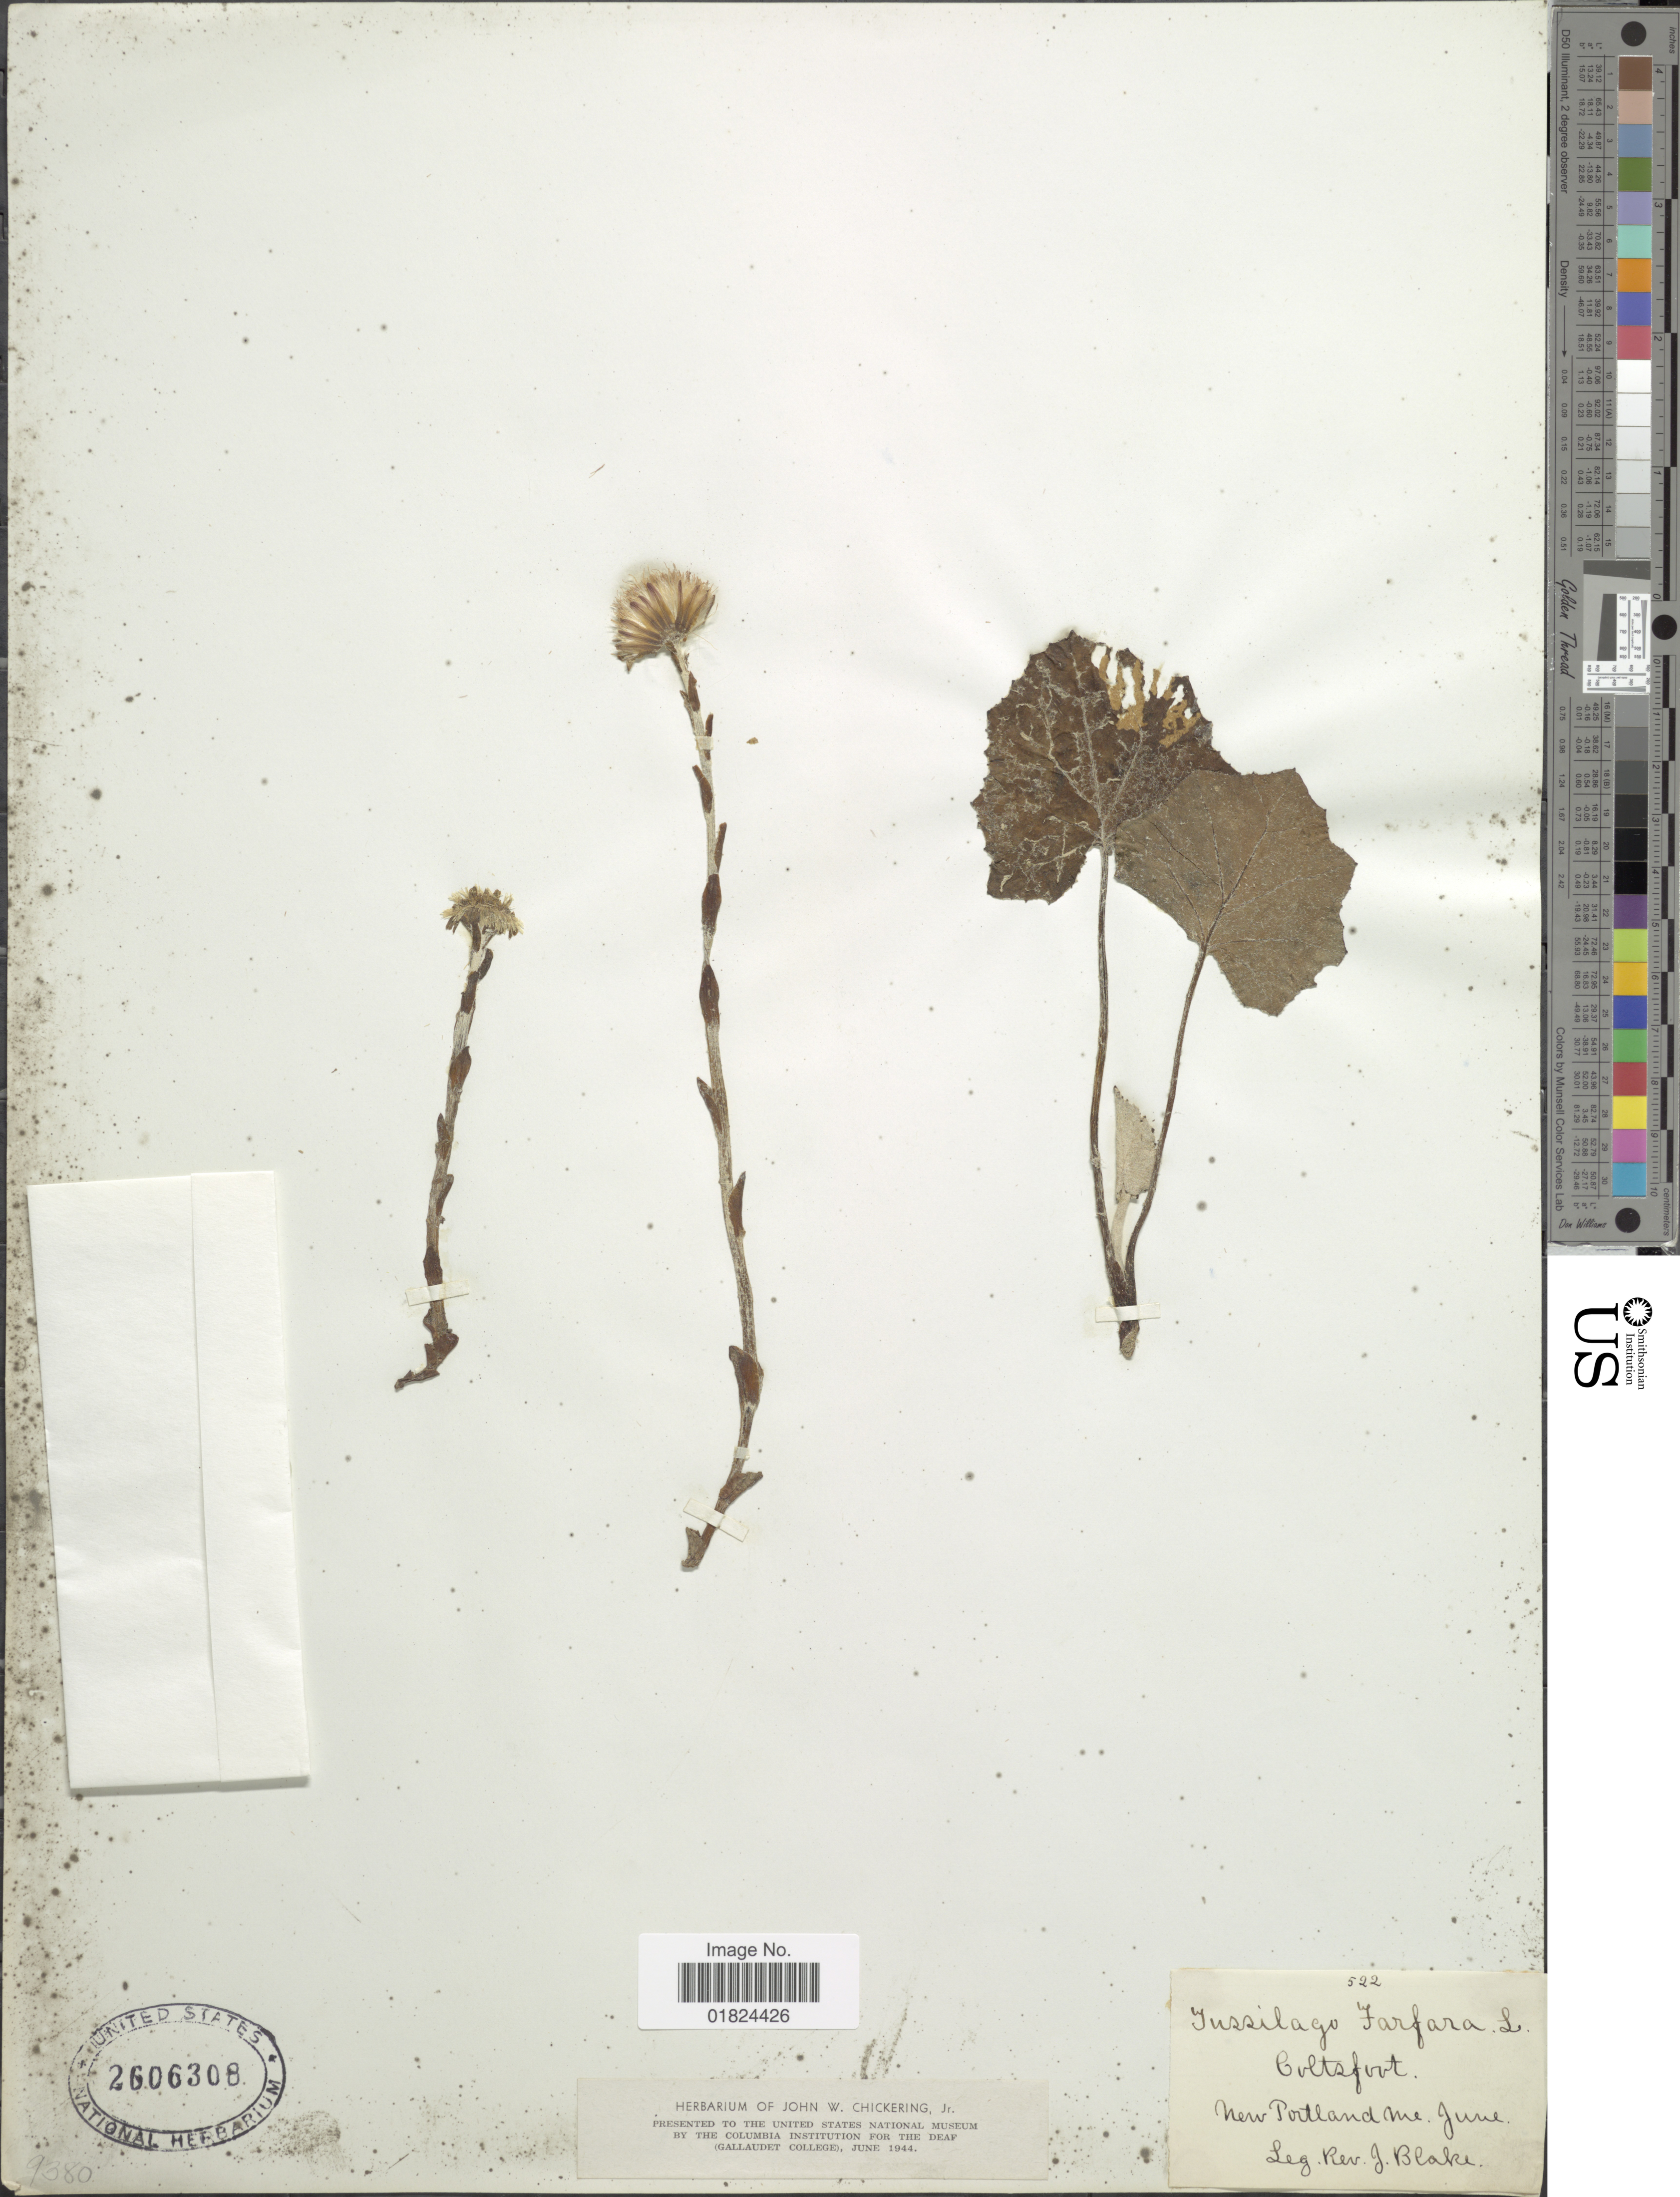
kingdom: Plantae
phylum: Tracheophyta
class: Magnoliopsida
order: Asterales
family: Asteraceae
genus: Tussilago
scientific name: Tussilago farfara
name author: L.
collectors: J. Blake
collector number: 522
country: United States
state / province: Maine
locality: Coltsfoot, New Portland Me.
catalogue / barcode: US 2606308